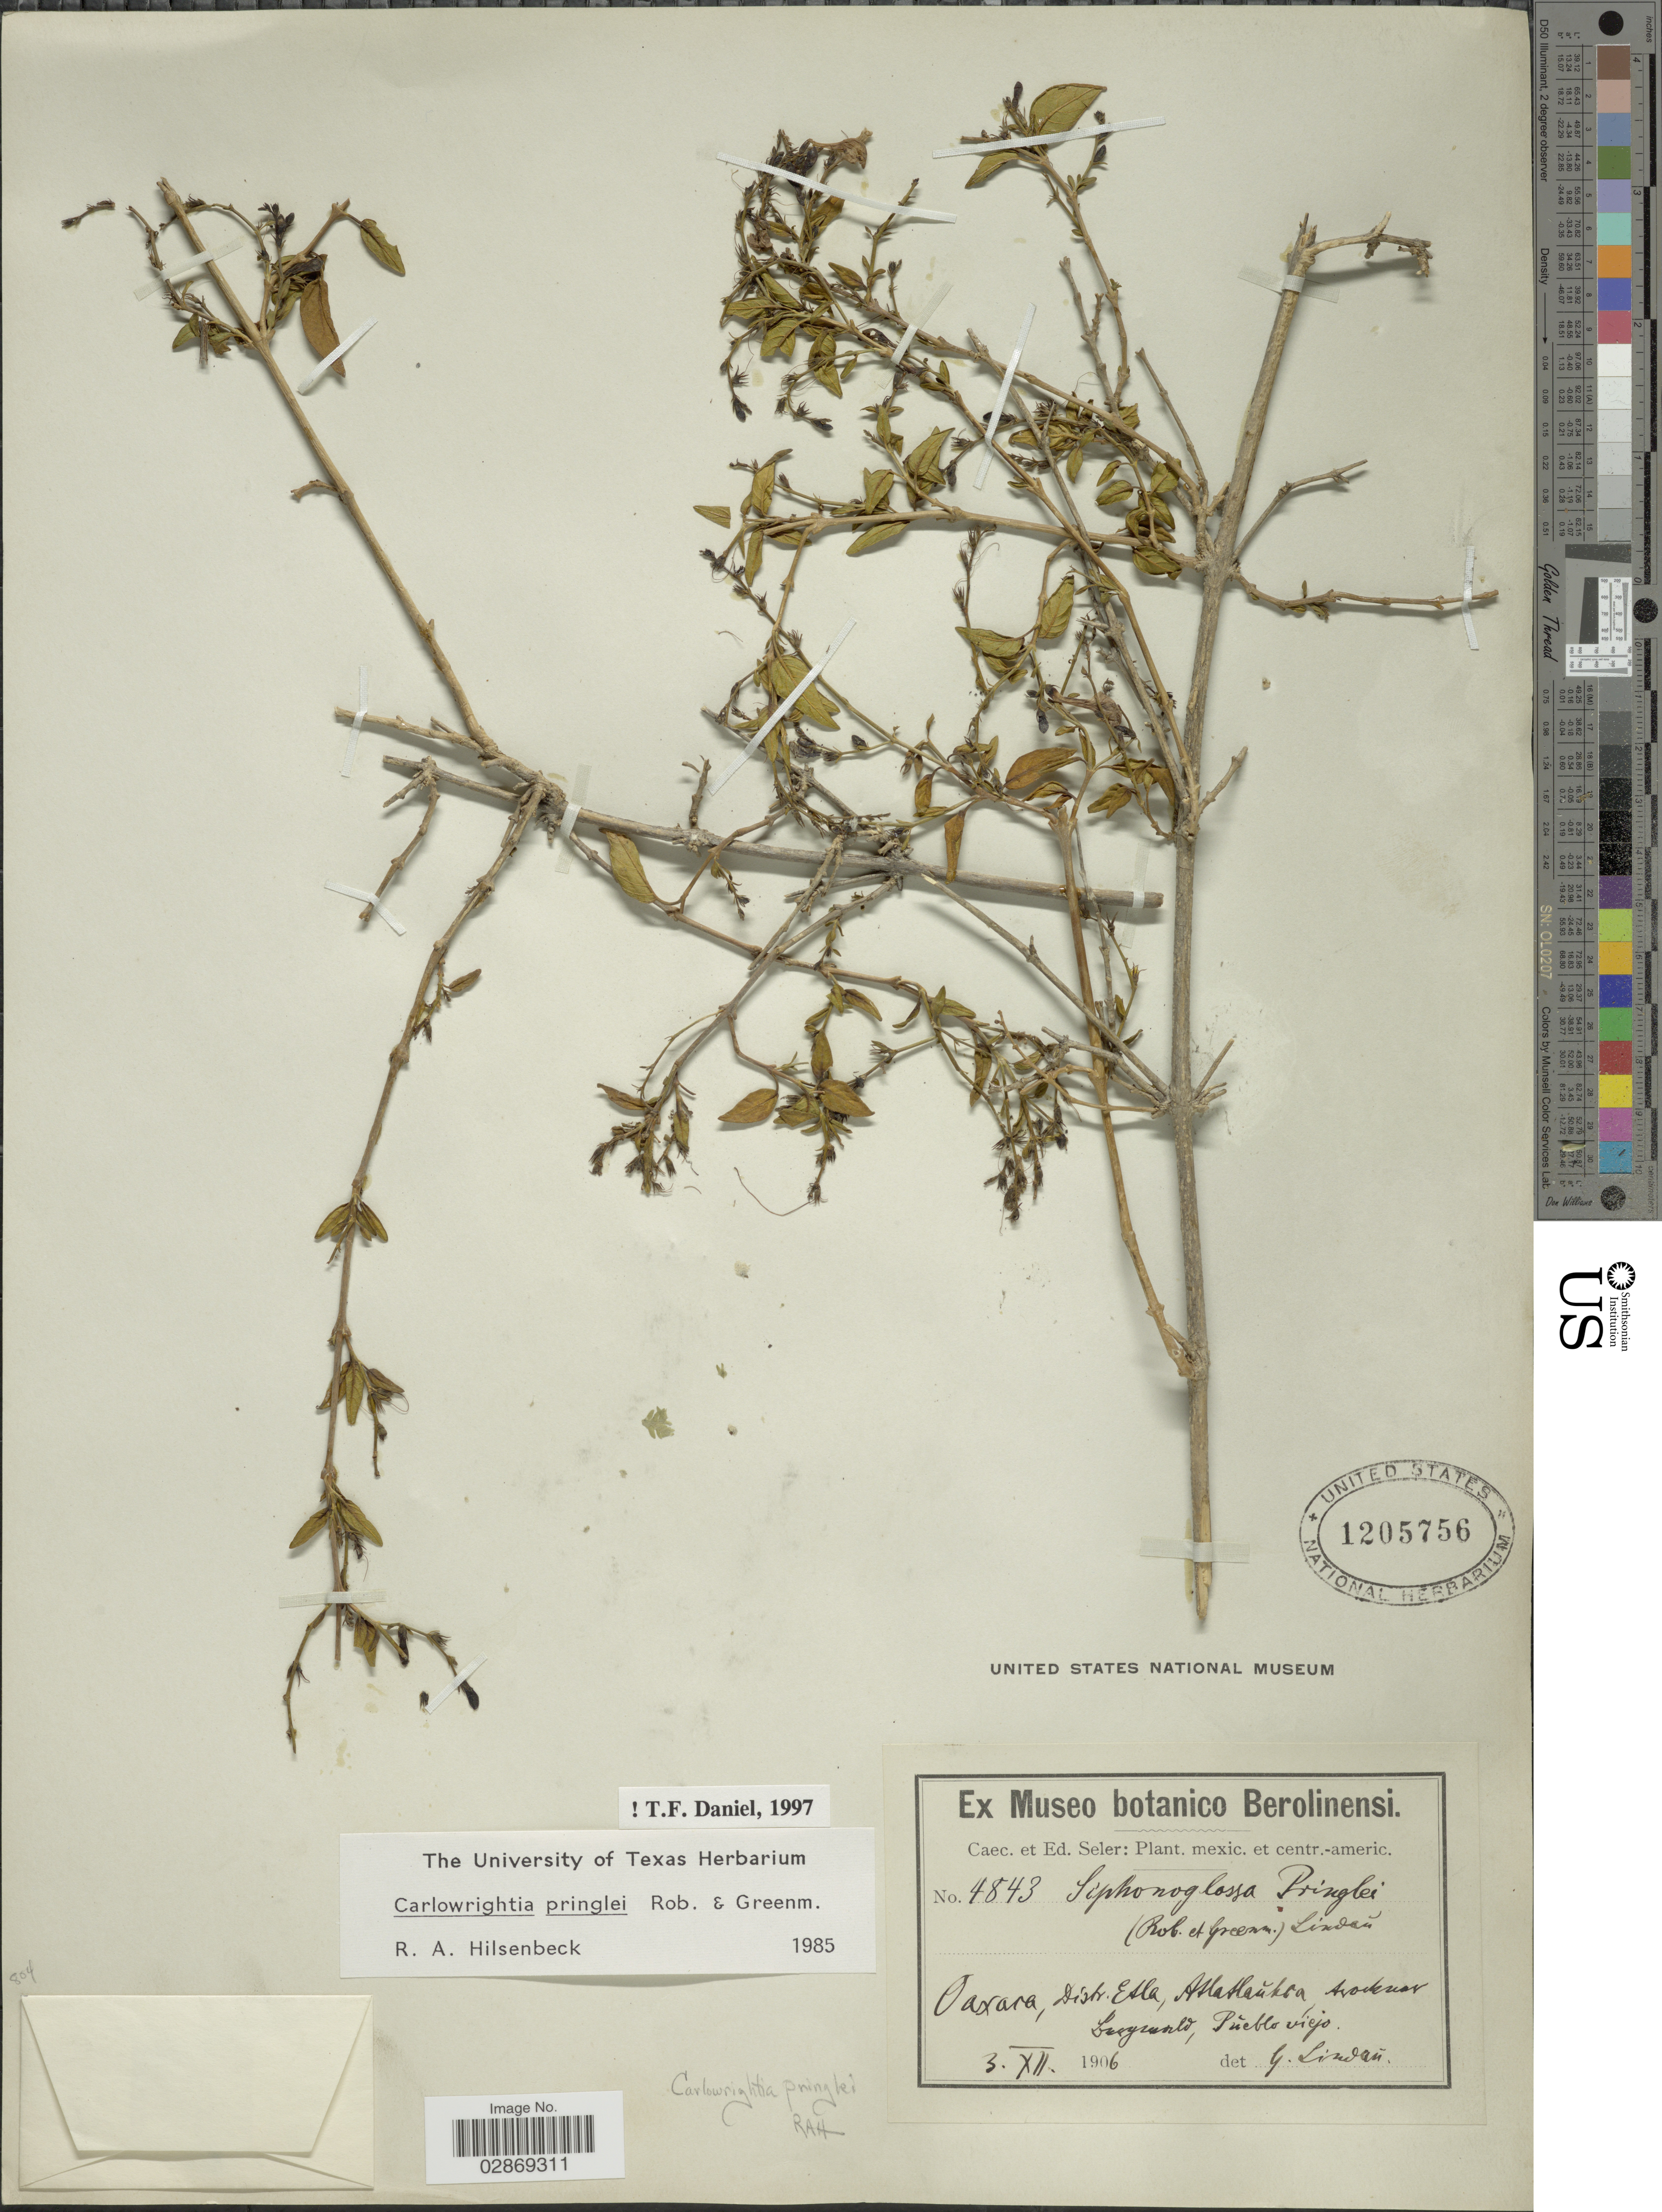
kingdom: Plantae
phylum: Tracheophyta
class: Magnoliopsida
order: Lamiales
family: Acanthaceae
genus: Carlowrightia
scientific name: Carlowrightia pringlei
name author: B.L. Rob. & Greenm.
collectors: ex Caec. et Ed Seler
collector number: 4843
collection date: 1906-12-03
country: Mexico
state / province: Oaxaca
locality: Oaxaca, Distr. Etla, Atlatlauhca trockner Lagwald [interpreted], Pueblo viejo.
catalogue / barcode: US 1205756